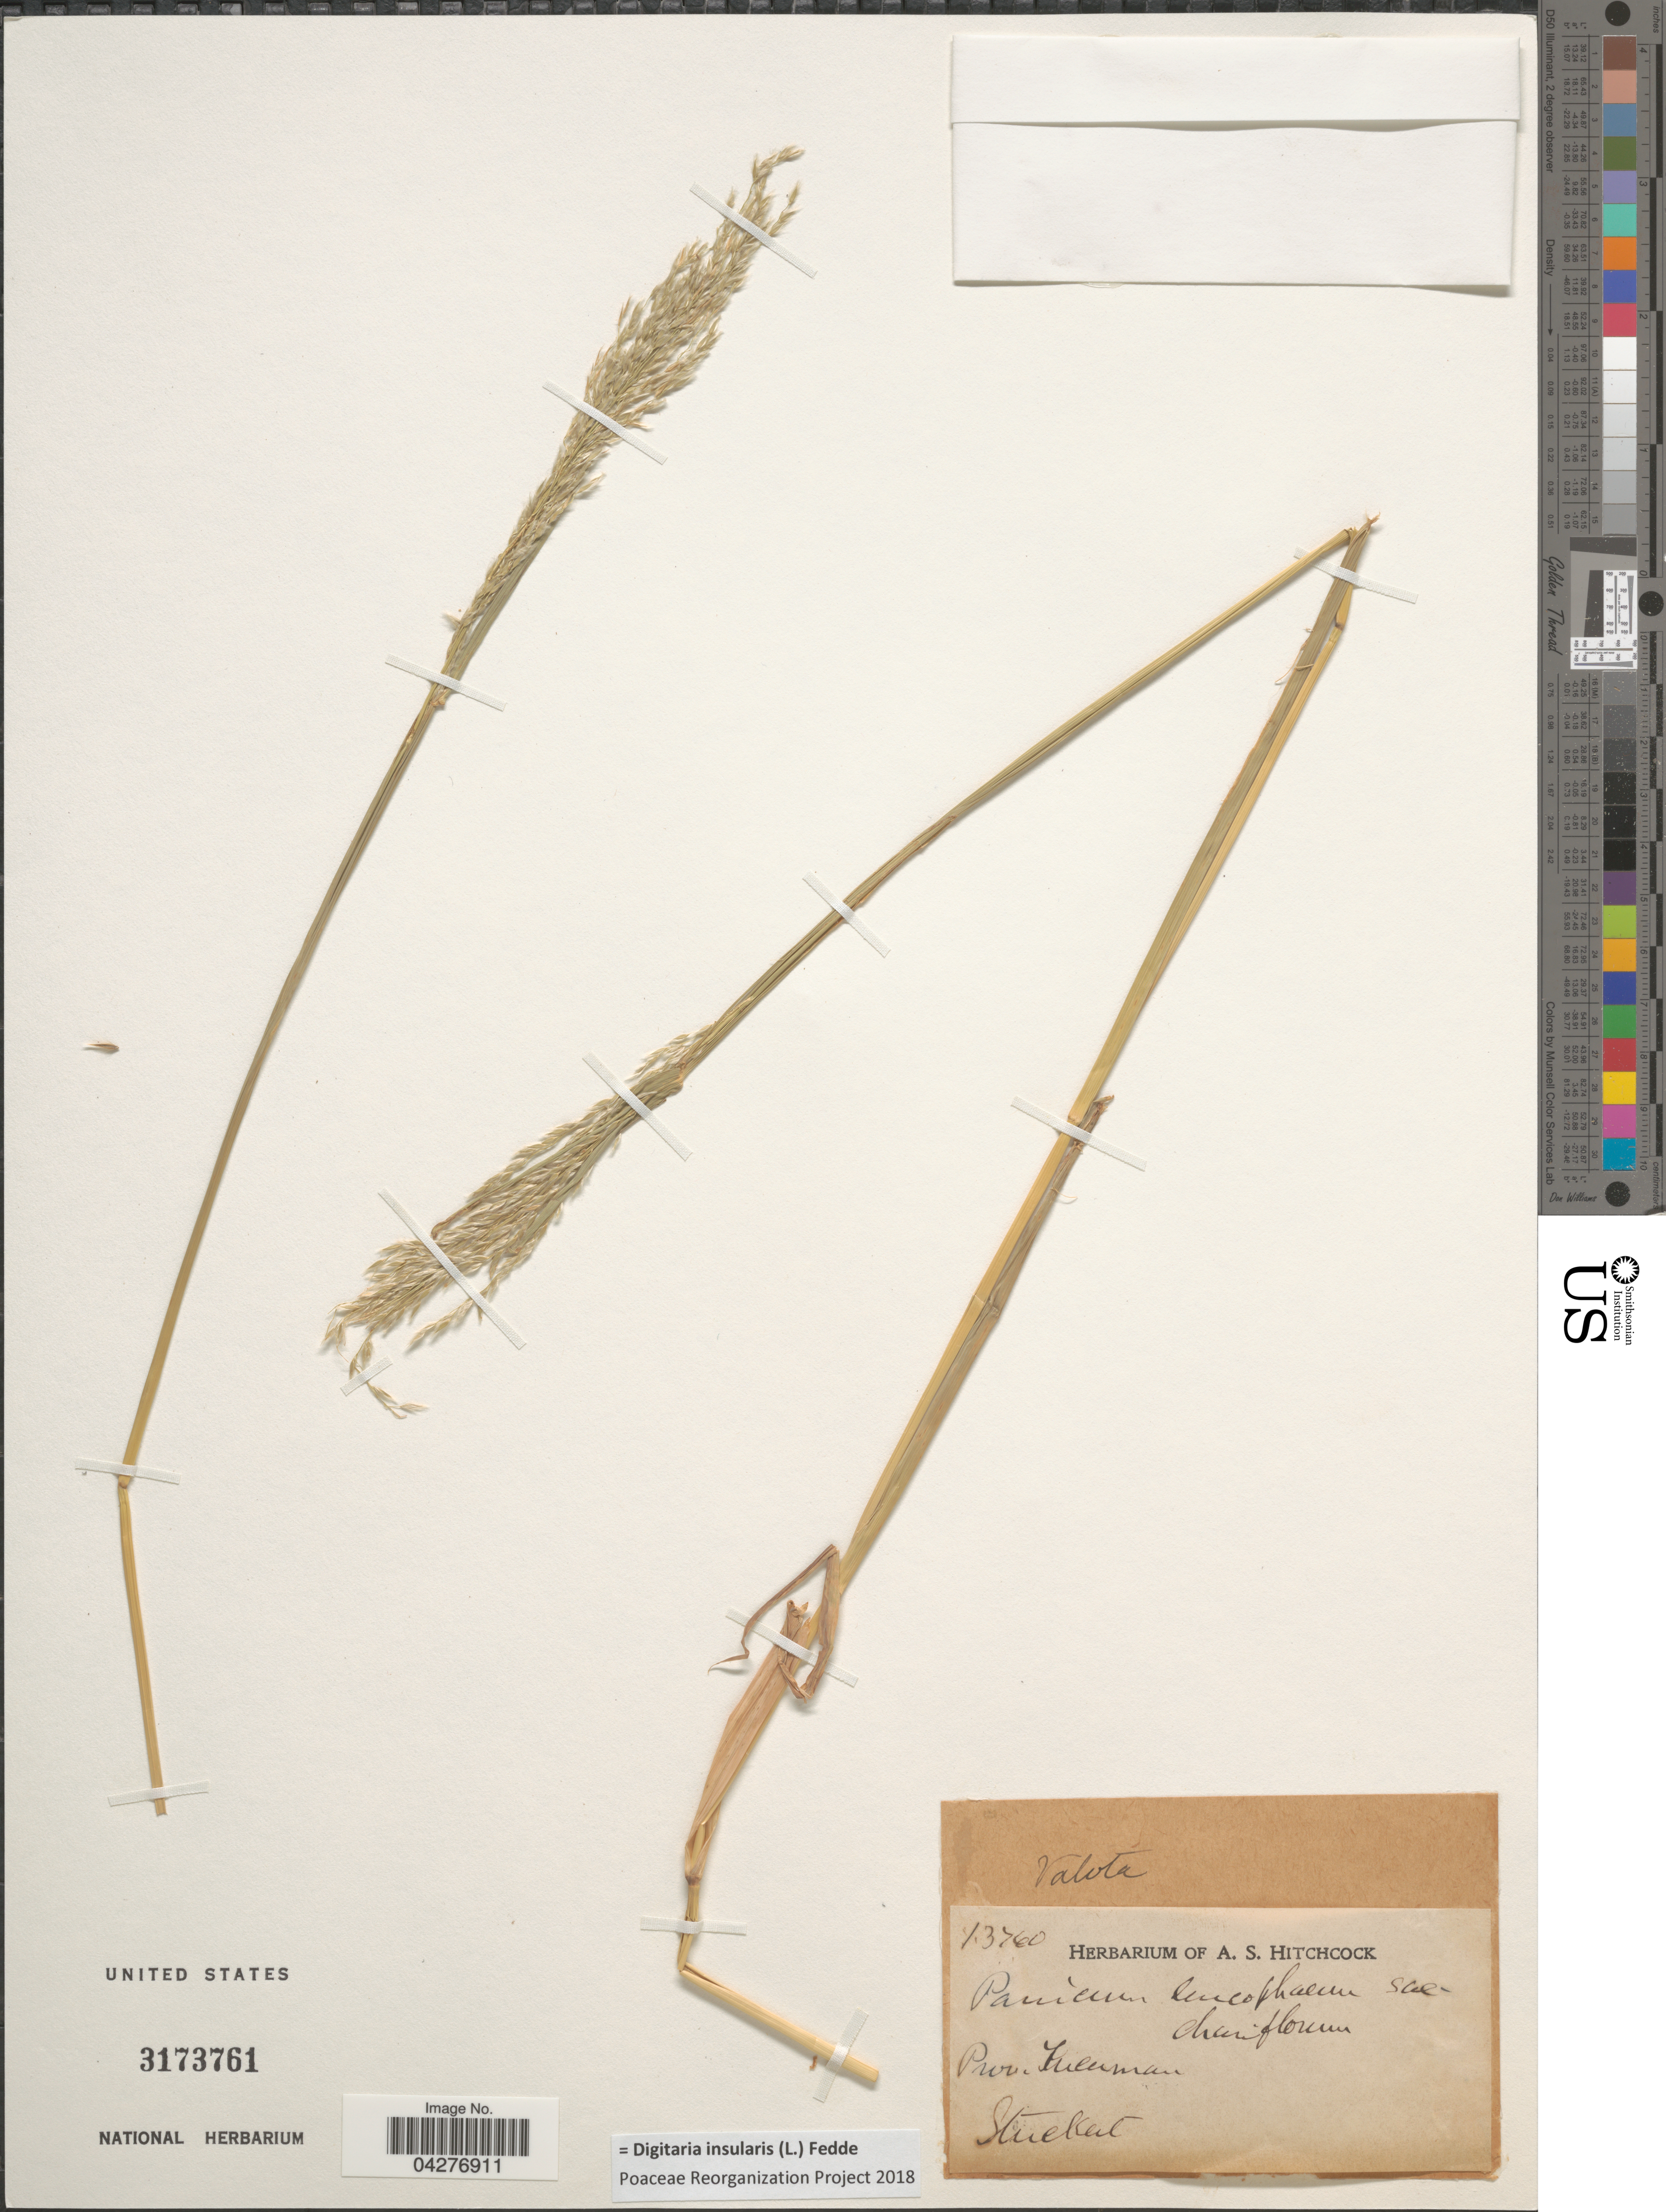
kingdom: Plantae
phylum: Tracheophyta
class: Liliopsida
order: Poales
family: Poaceae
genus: Digitaria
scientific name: Digitaria insularis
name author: (L.) Fedde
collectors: Stuckert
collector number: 13760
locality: Prov. Kuluman [interpreted].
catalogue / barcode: US 3173761